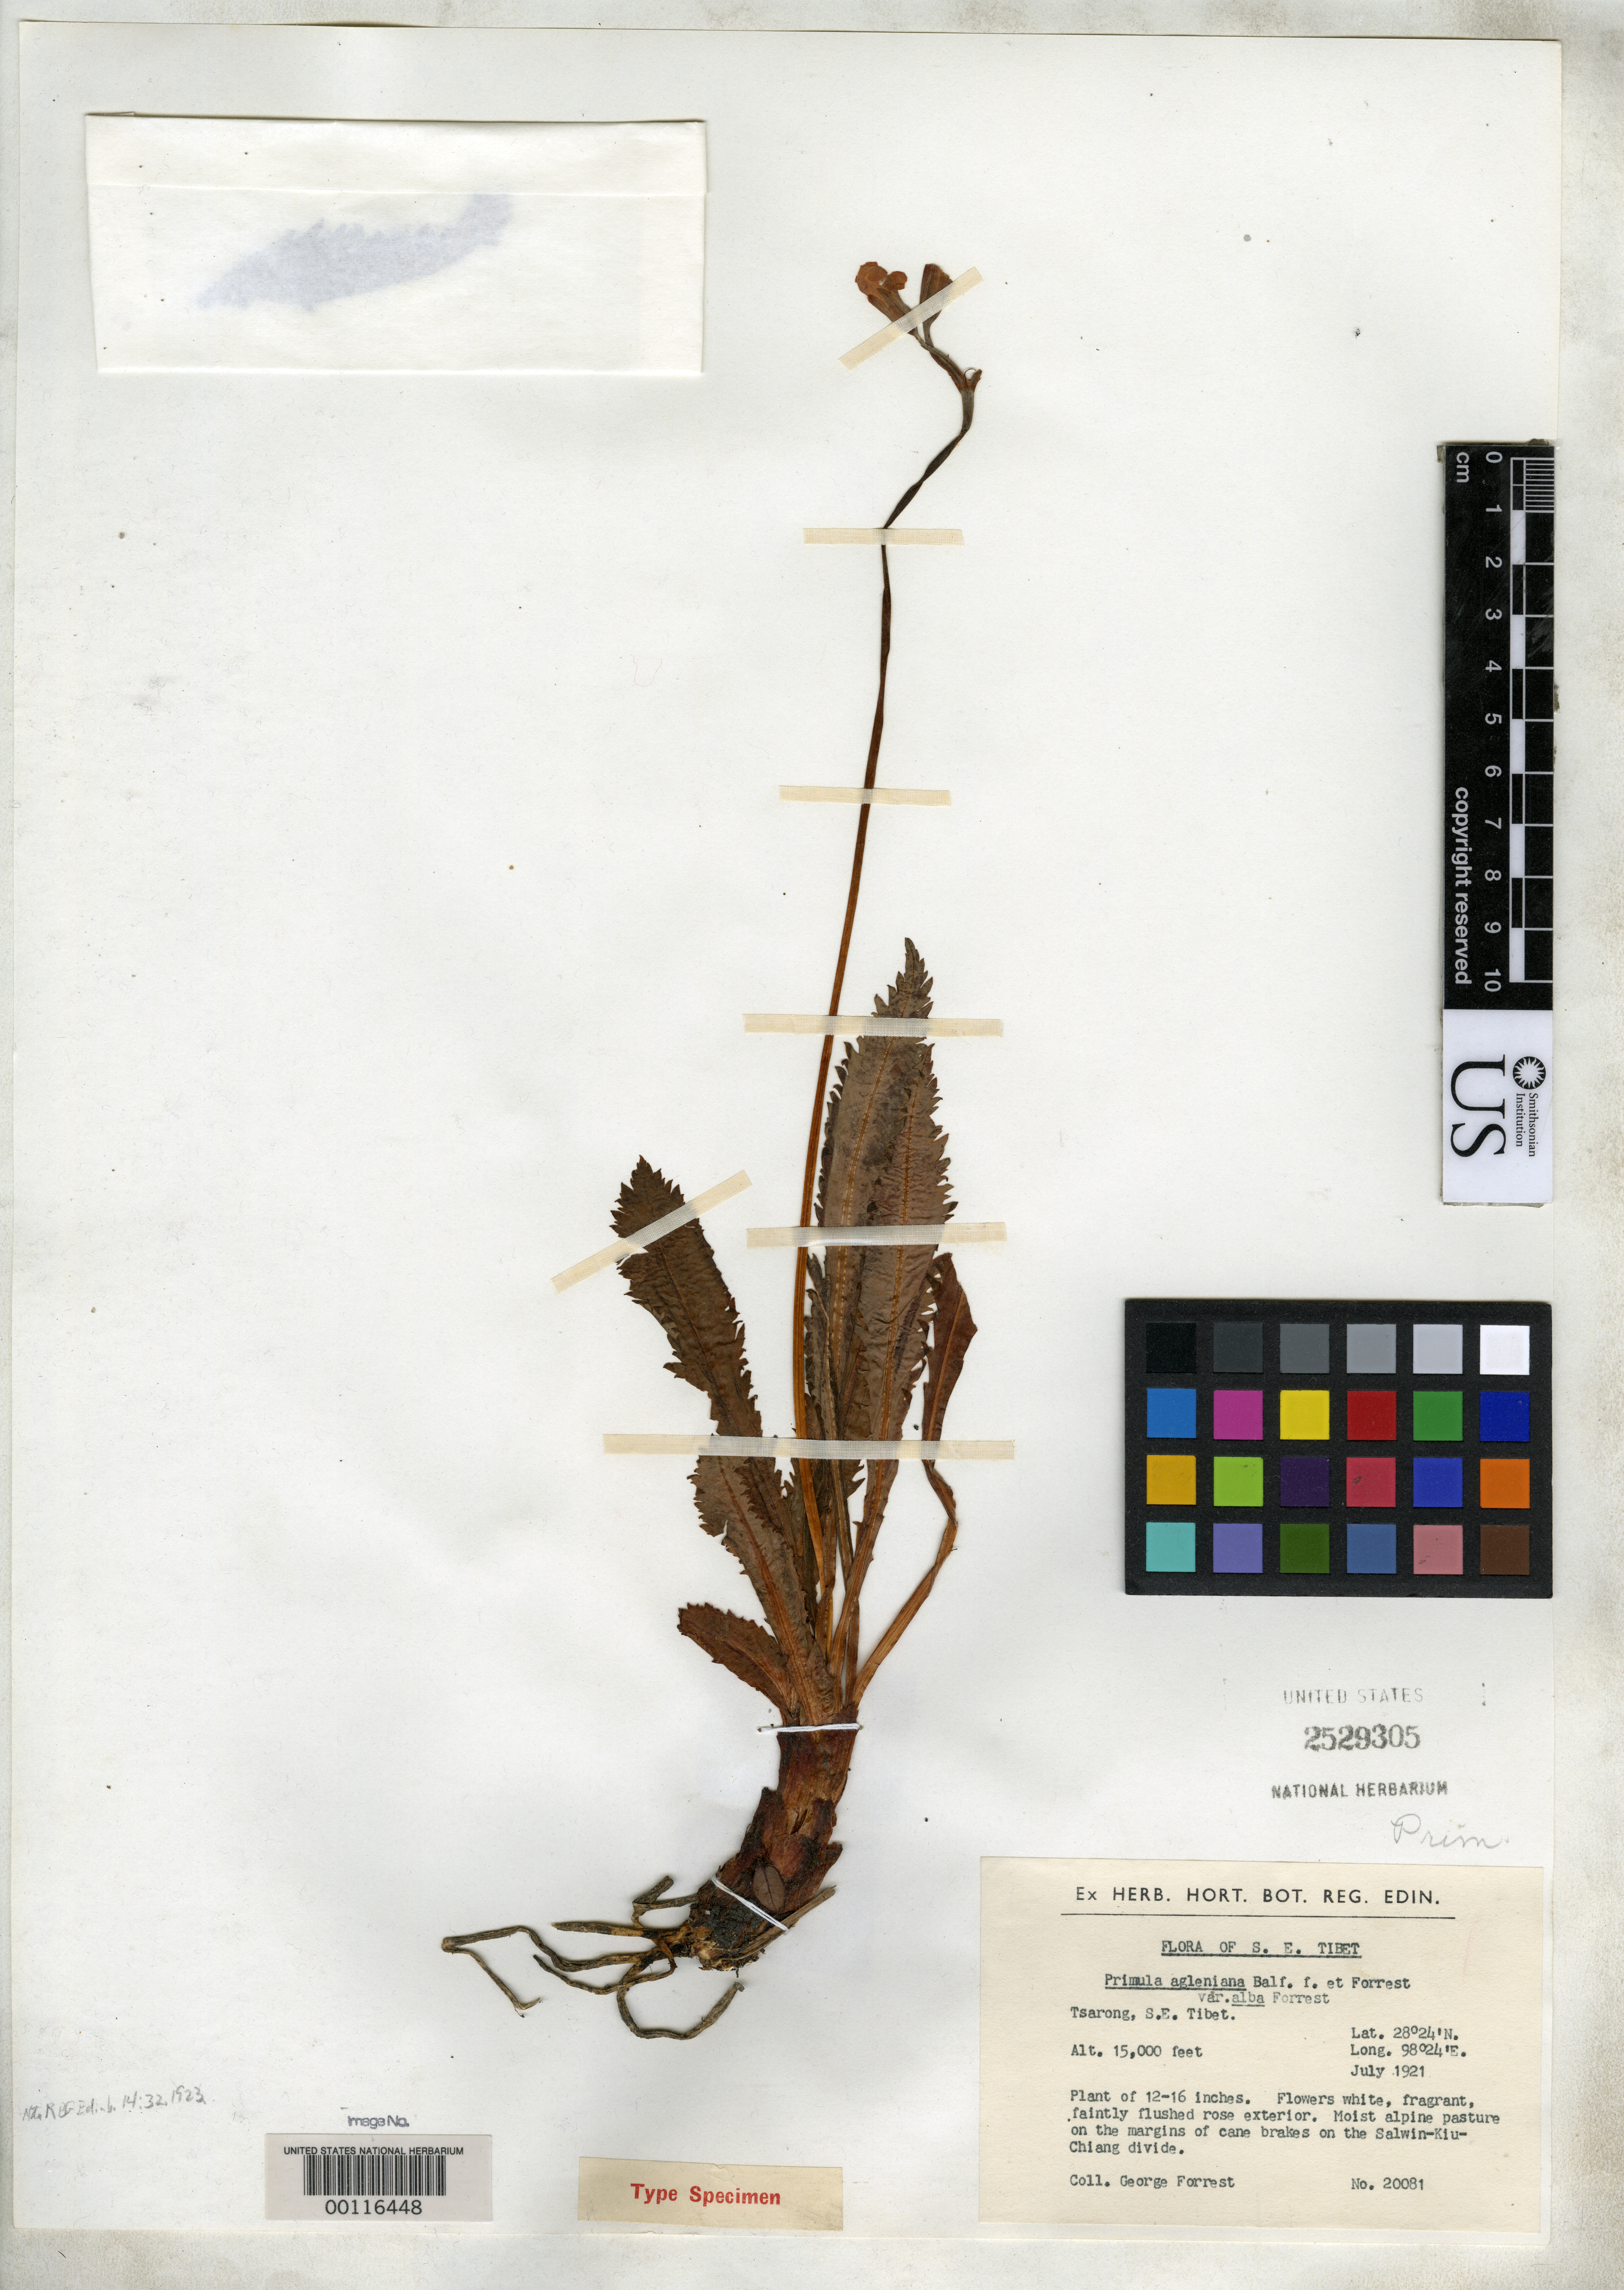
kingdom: Plantae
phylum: Tracheophyta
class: Magnoliopsida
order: Ericales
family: Primulaceae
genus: Primula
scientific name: Primula agleniana var. alba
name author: Forrest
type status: Isotype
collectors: G. Forrest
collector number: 20081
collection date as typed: Jul 1921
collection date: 1921-07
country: China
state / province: Xizang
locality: Tsarong.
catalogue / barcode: US 2529305